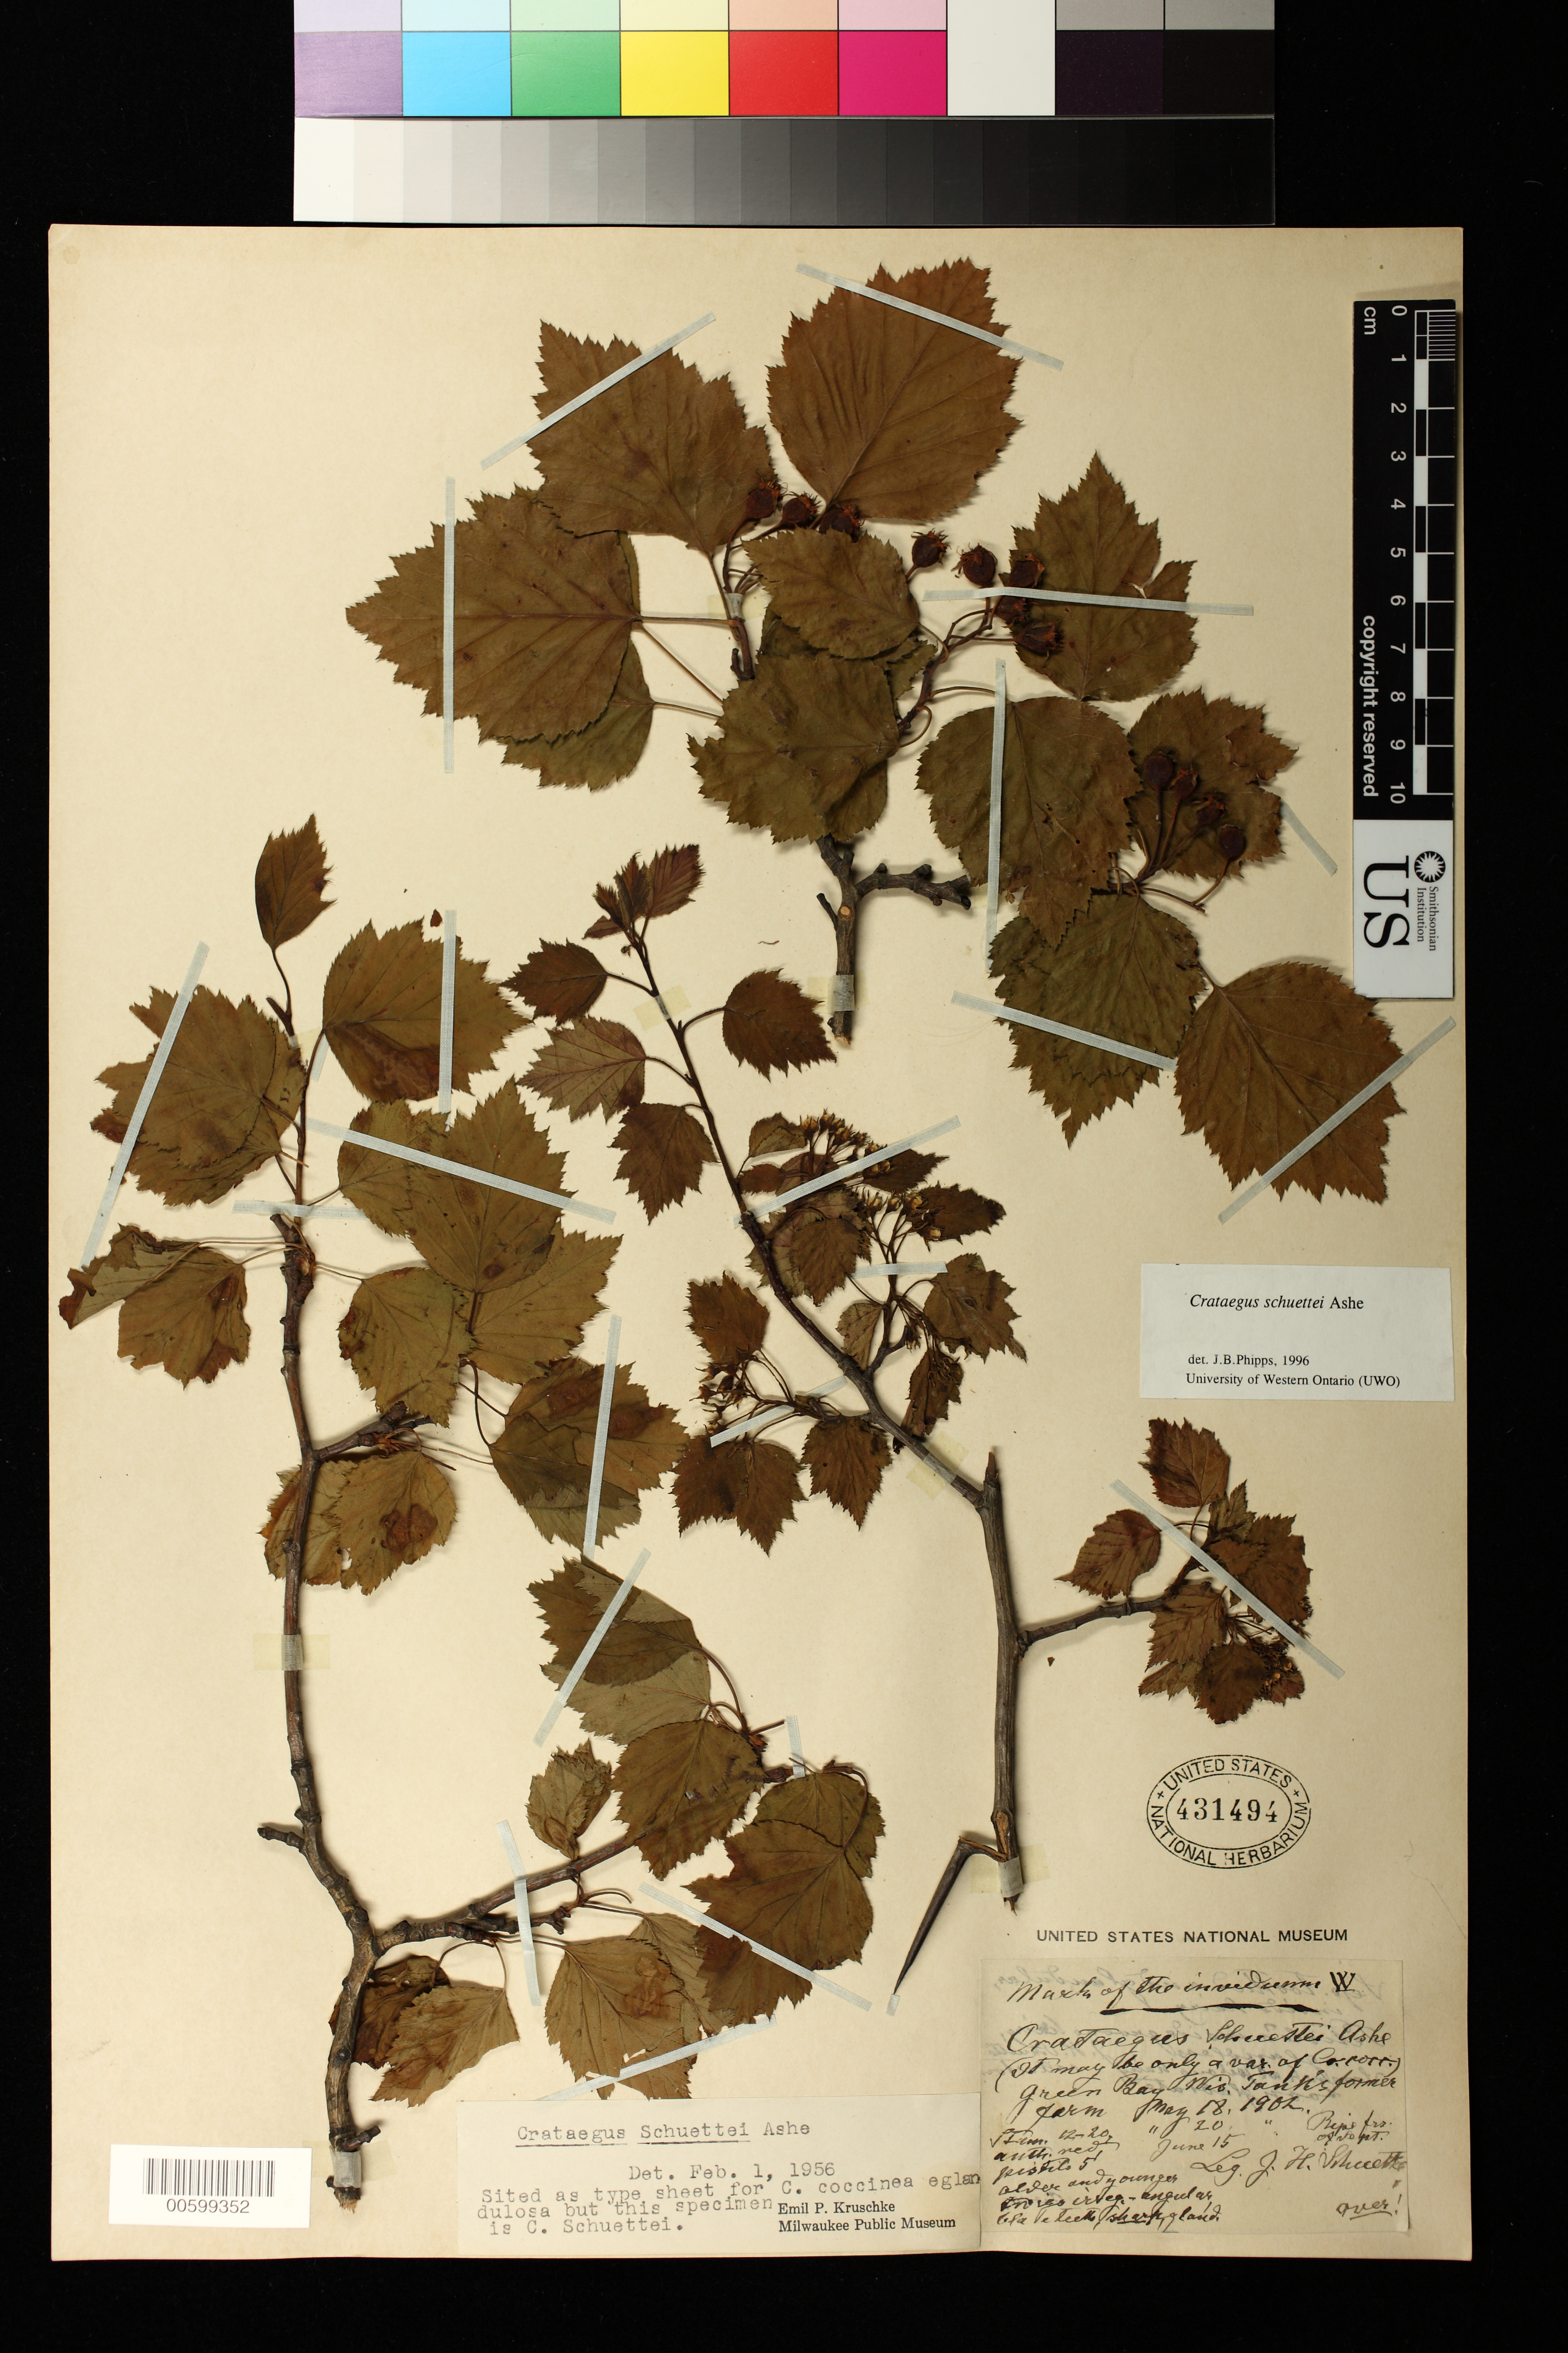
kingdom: Plantae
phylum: Tracheophyta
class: Magnoliopsida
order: Rosales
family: Rosaceae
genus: Crataegus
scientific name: Crataegus coccinea subsp. eglandulosa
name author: Schuette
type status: Type Collection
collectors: J. H. Schuette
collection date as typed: May 18, 1902; May 20, 1902; June 15,1902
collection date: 1904-05-18/1904-06-15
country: United States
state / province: Wisconsin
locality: Green Bay, Tank's former farm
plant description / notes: USNH 431494 cited in protologue as "type specimen" but includes 3 elements collected on different dates: 18 May 1902, 20 May 1902, 15 Jun 1902 [=syntypes].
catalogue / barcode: US 431494